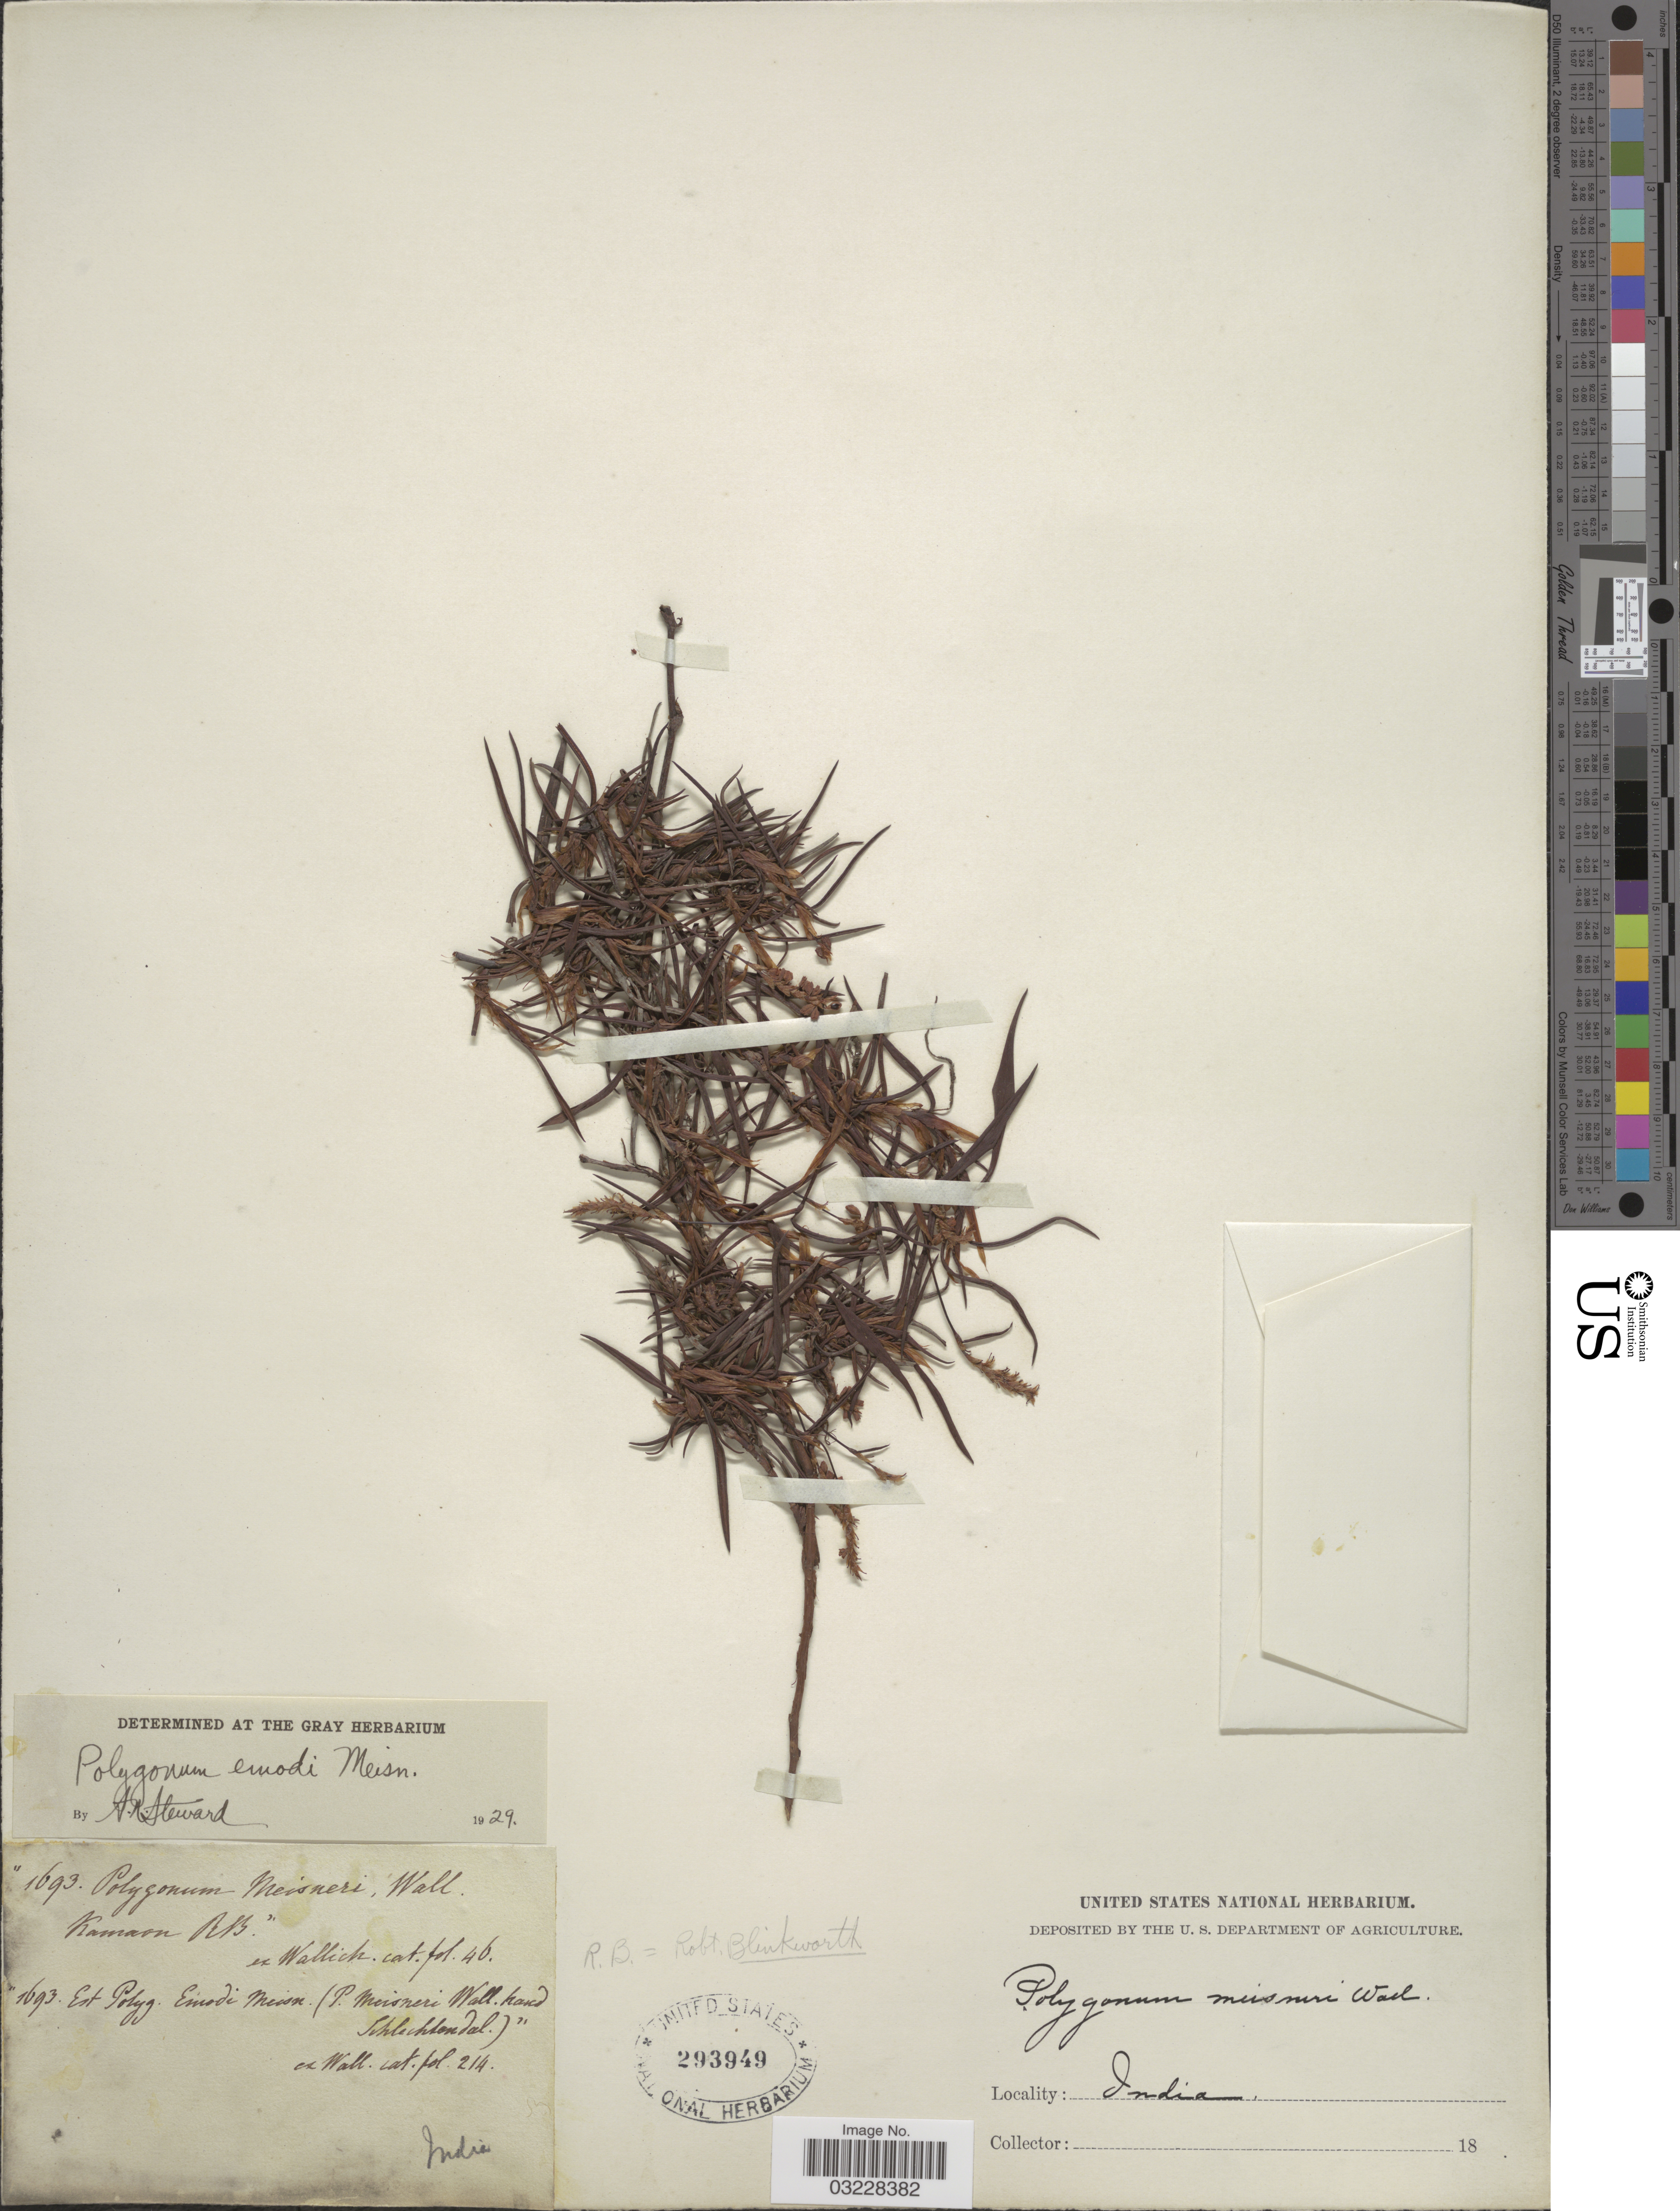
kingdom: Plantae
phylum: Tracheophyta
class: Magnoliopsida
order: Caryophyllales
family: Polygonaceae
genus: Bistorta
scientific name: Bistorta emodi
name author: (Meisn.) H. Hara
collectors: ex herb. United States National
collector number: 1693?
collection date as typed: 18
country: India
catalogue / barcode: US 293949